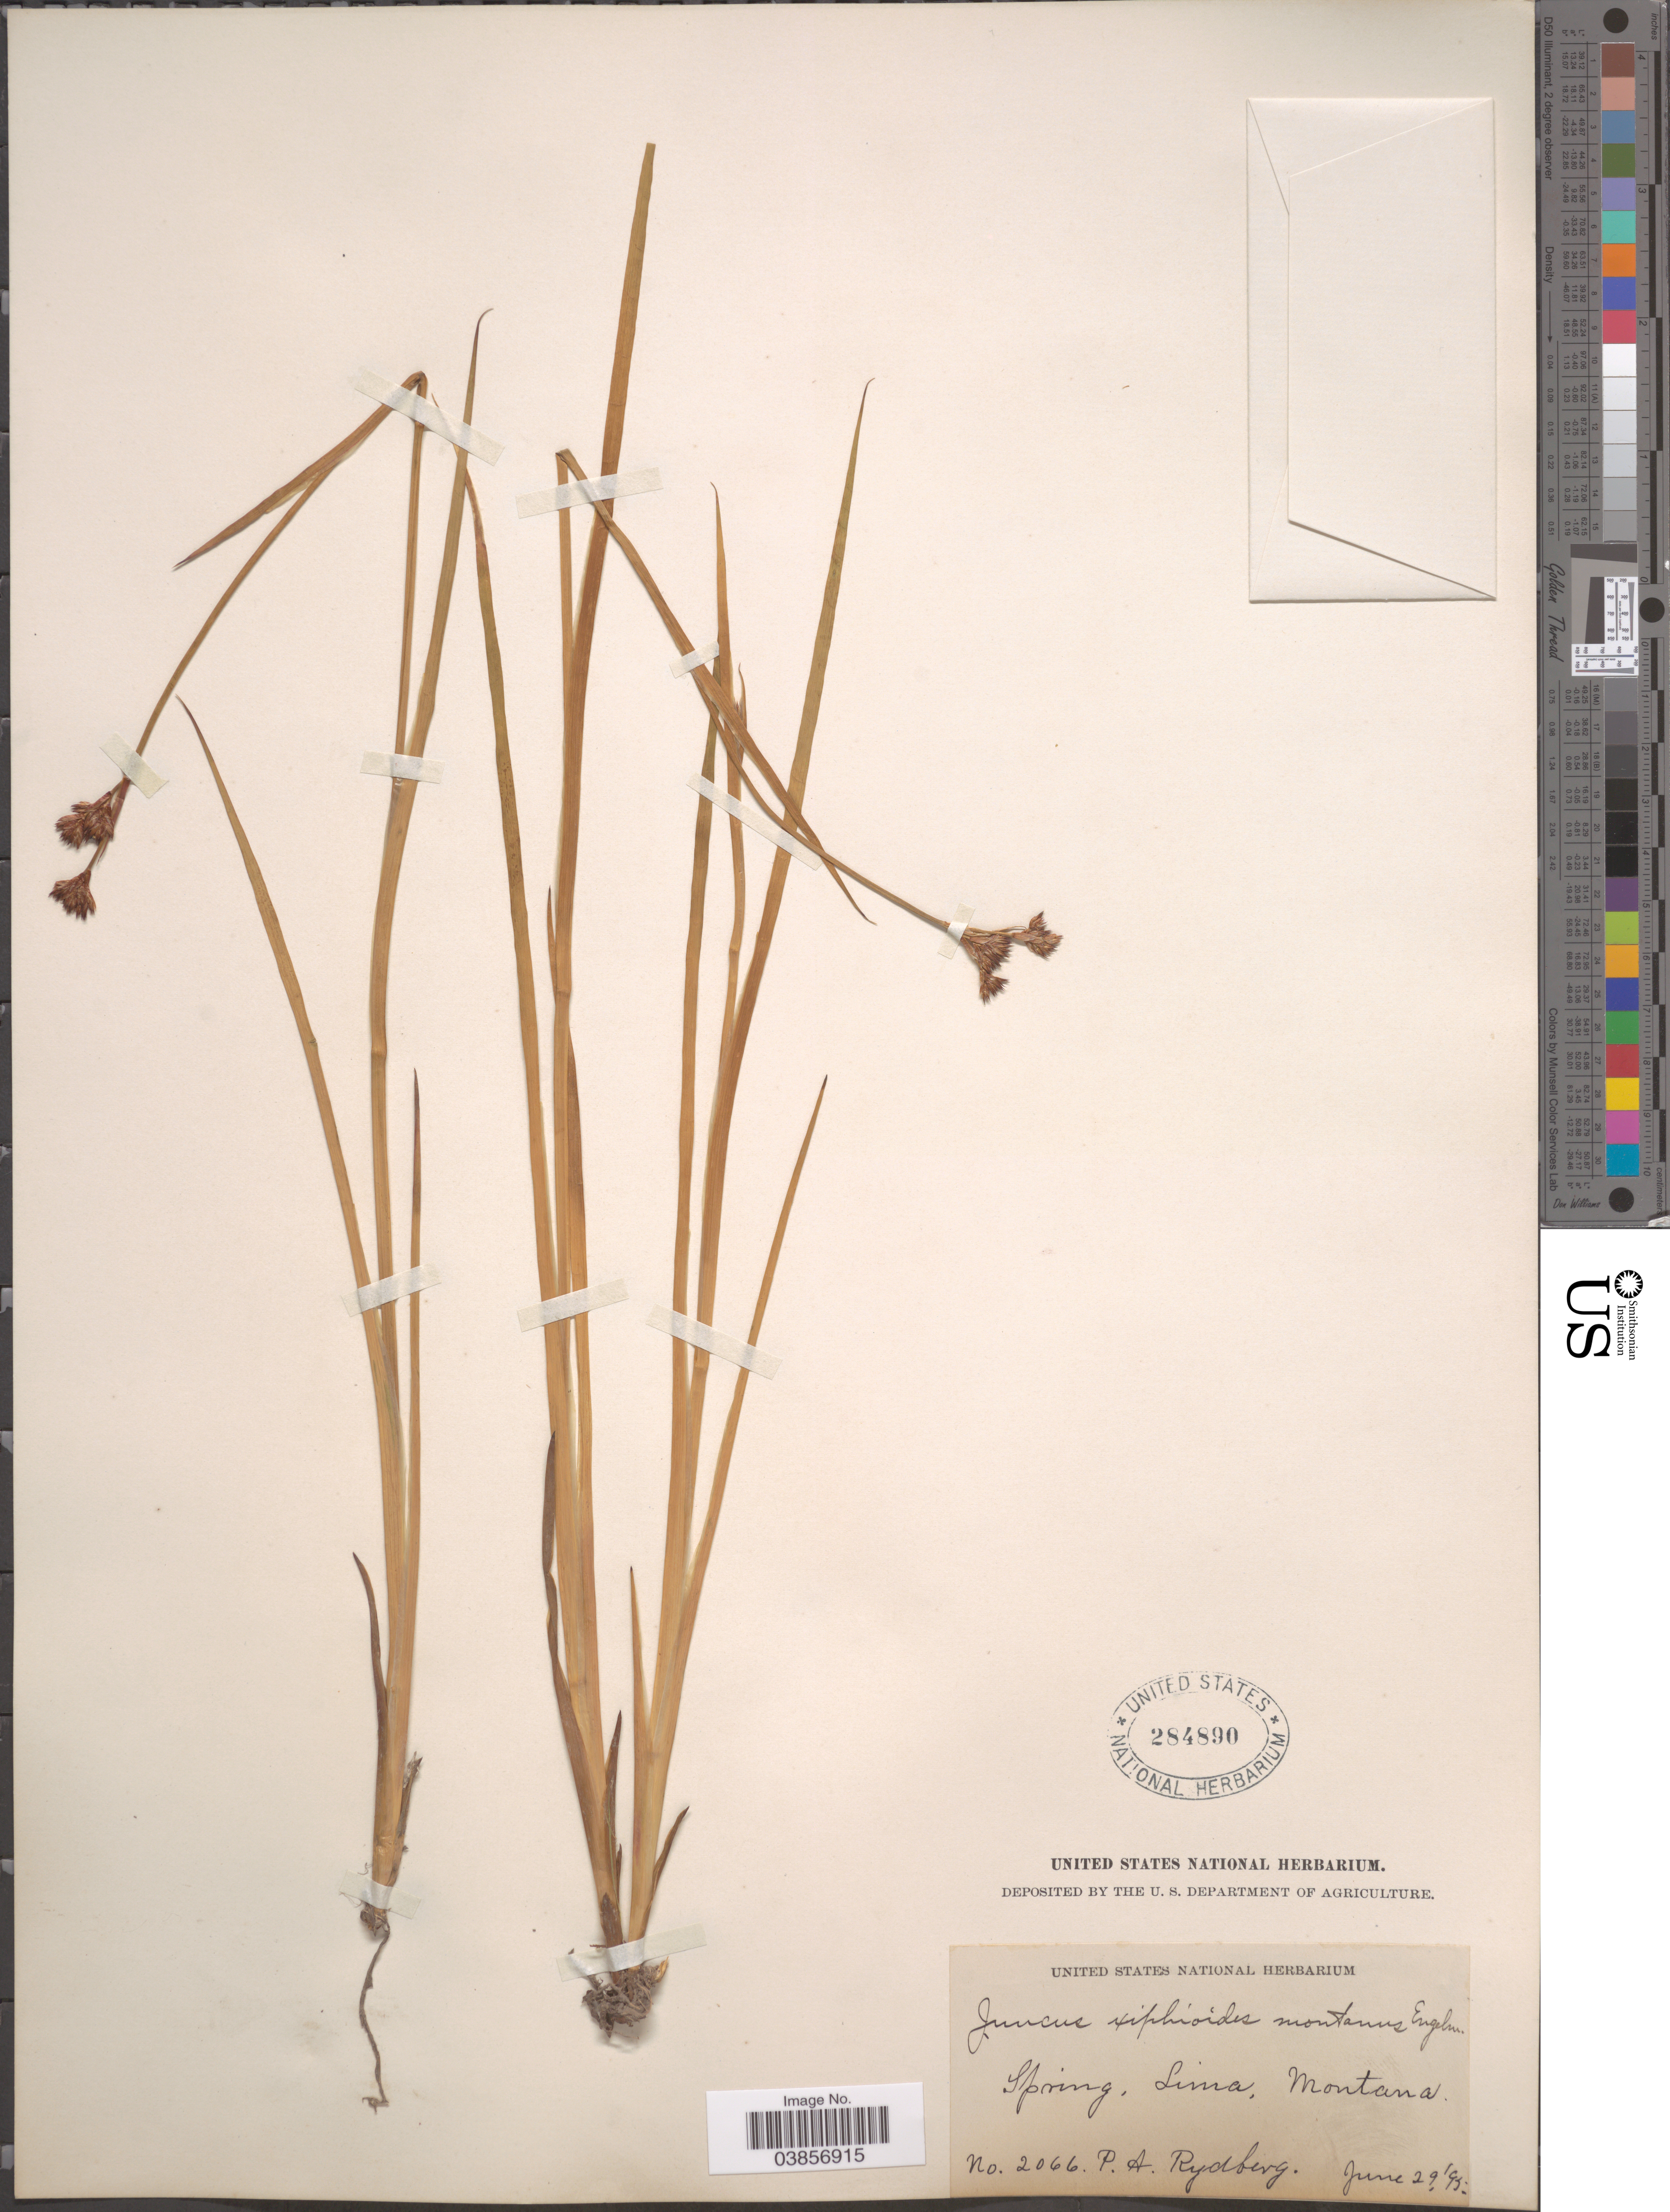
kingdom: Plantae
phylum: Tracheophyta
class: Liliopsida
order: Poales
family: Juncaceae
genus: Juncus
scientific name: Juncus saximontanus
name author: A. Nelson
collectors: P. A. Rydberg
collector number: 2066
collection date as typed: Transcribed d/m/y: 29/6/95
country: United States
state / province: Montana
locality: Spring, Lima.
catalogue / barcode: US 284890